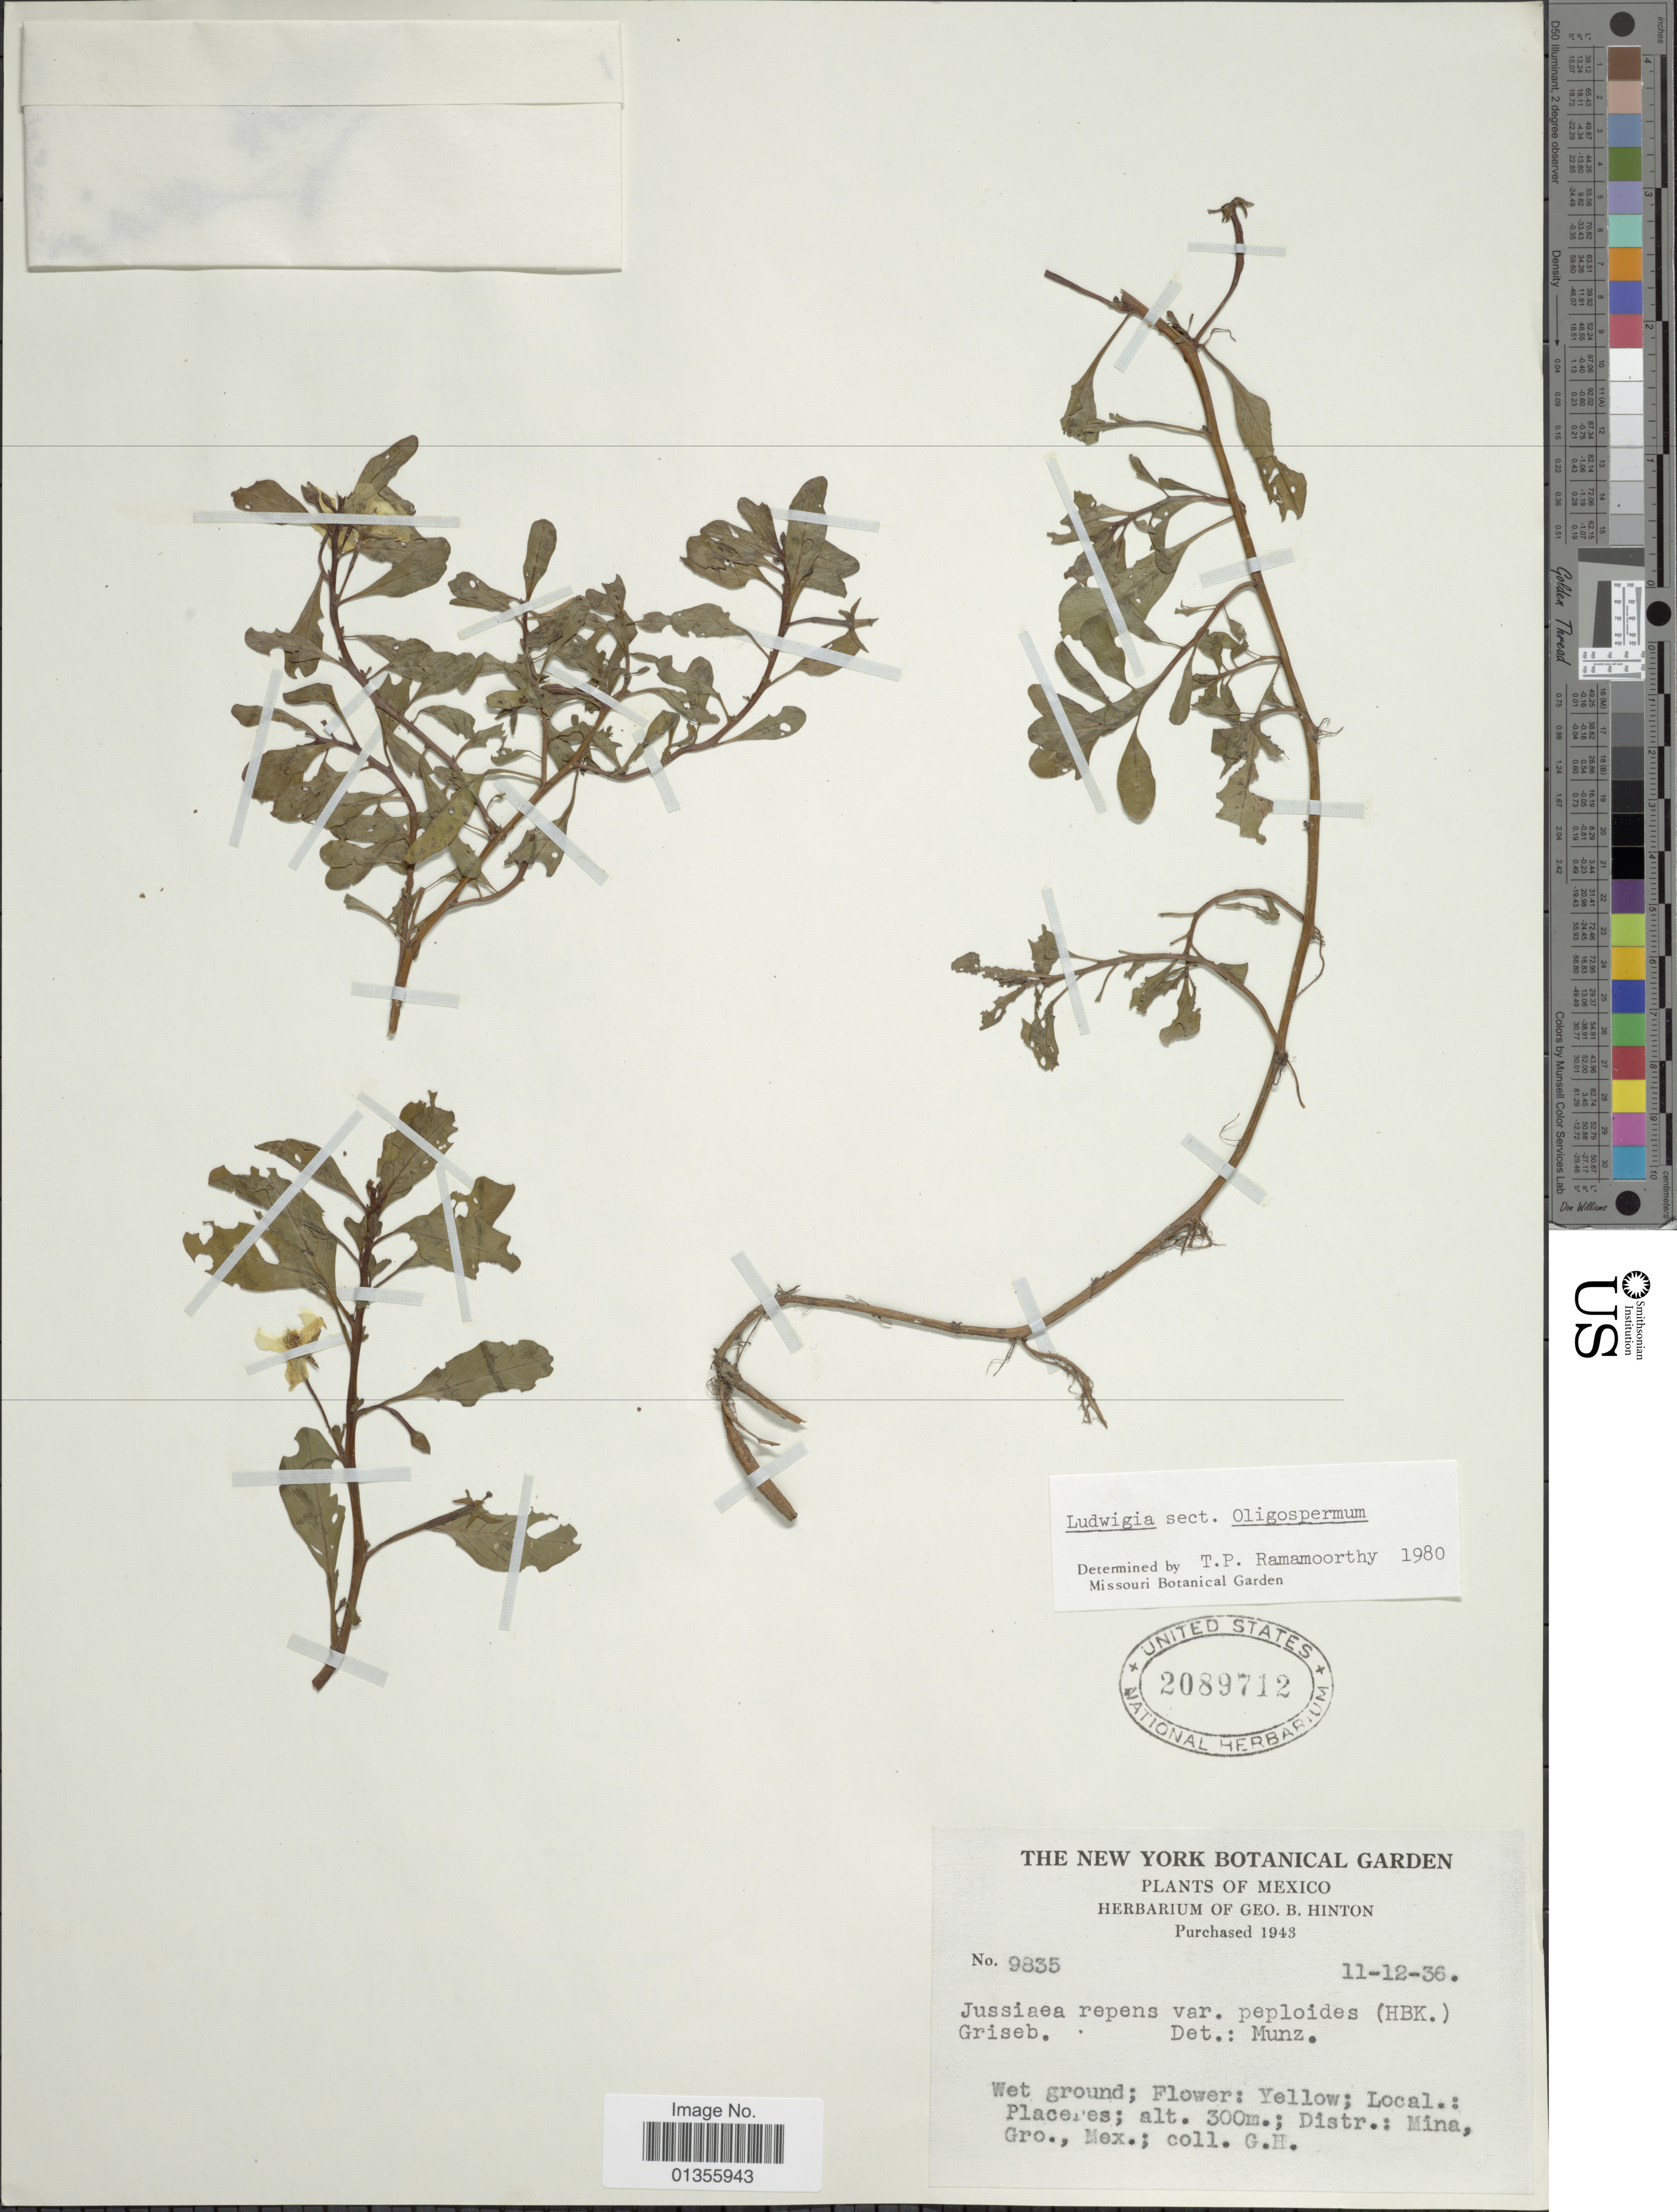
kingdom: Plantae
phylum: Tracheophyta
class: Magnoliopsida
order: Myrtales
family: Onagraceae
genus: Ludwigia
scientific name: Ludwigia octovalvis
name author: (Jacq.) P.H. Raven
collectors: G. B. Hinton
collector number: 9835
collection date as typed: Transcribed d/m/y: 12/11/36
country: Mexico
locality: Placeres; Distr.: Mina, Gro.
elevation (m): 300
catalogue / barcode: US 2089712